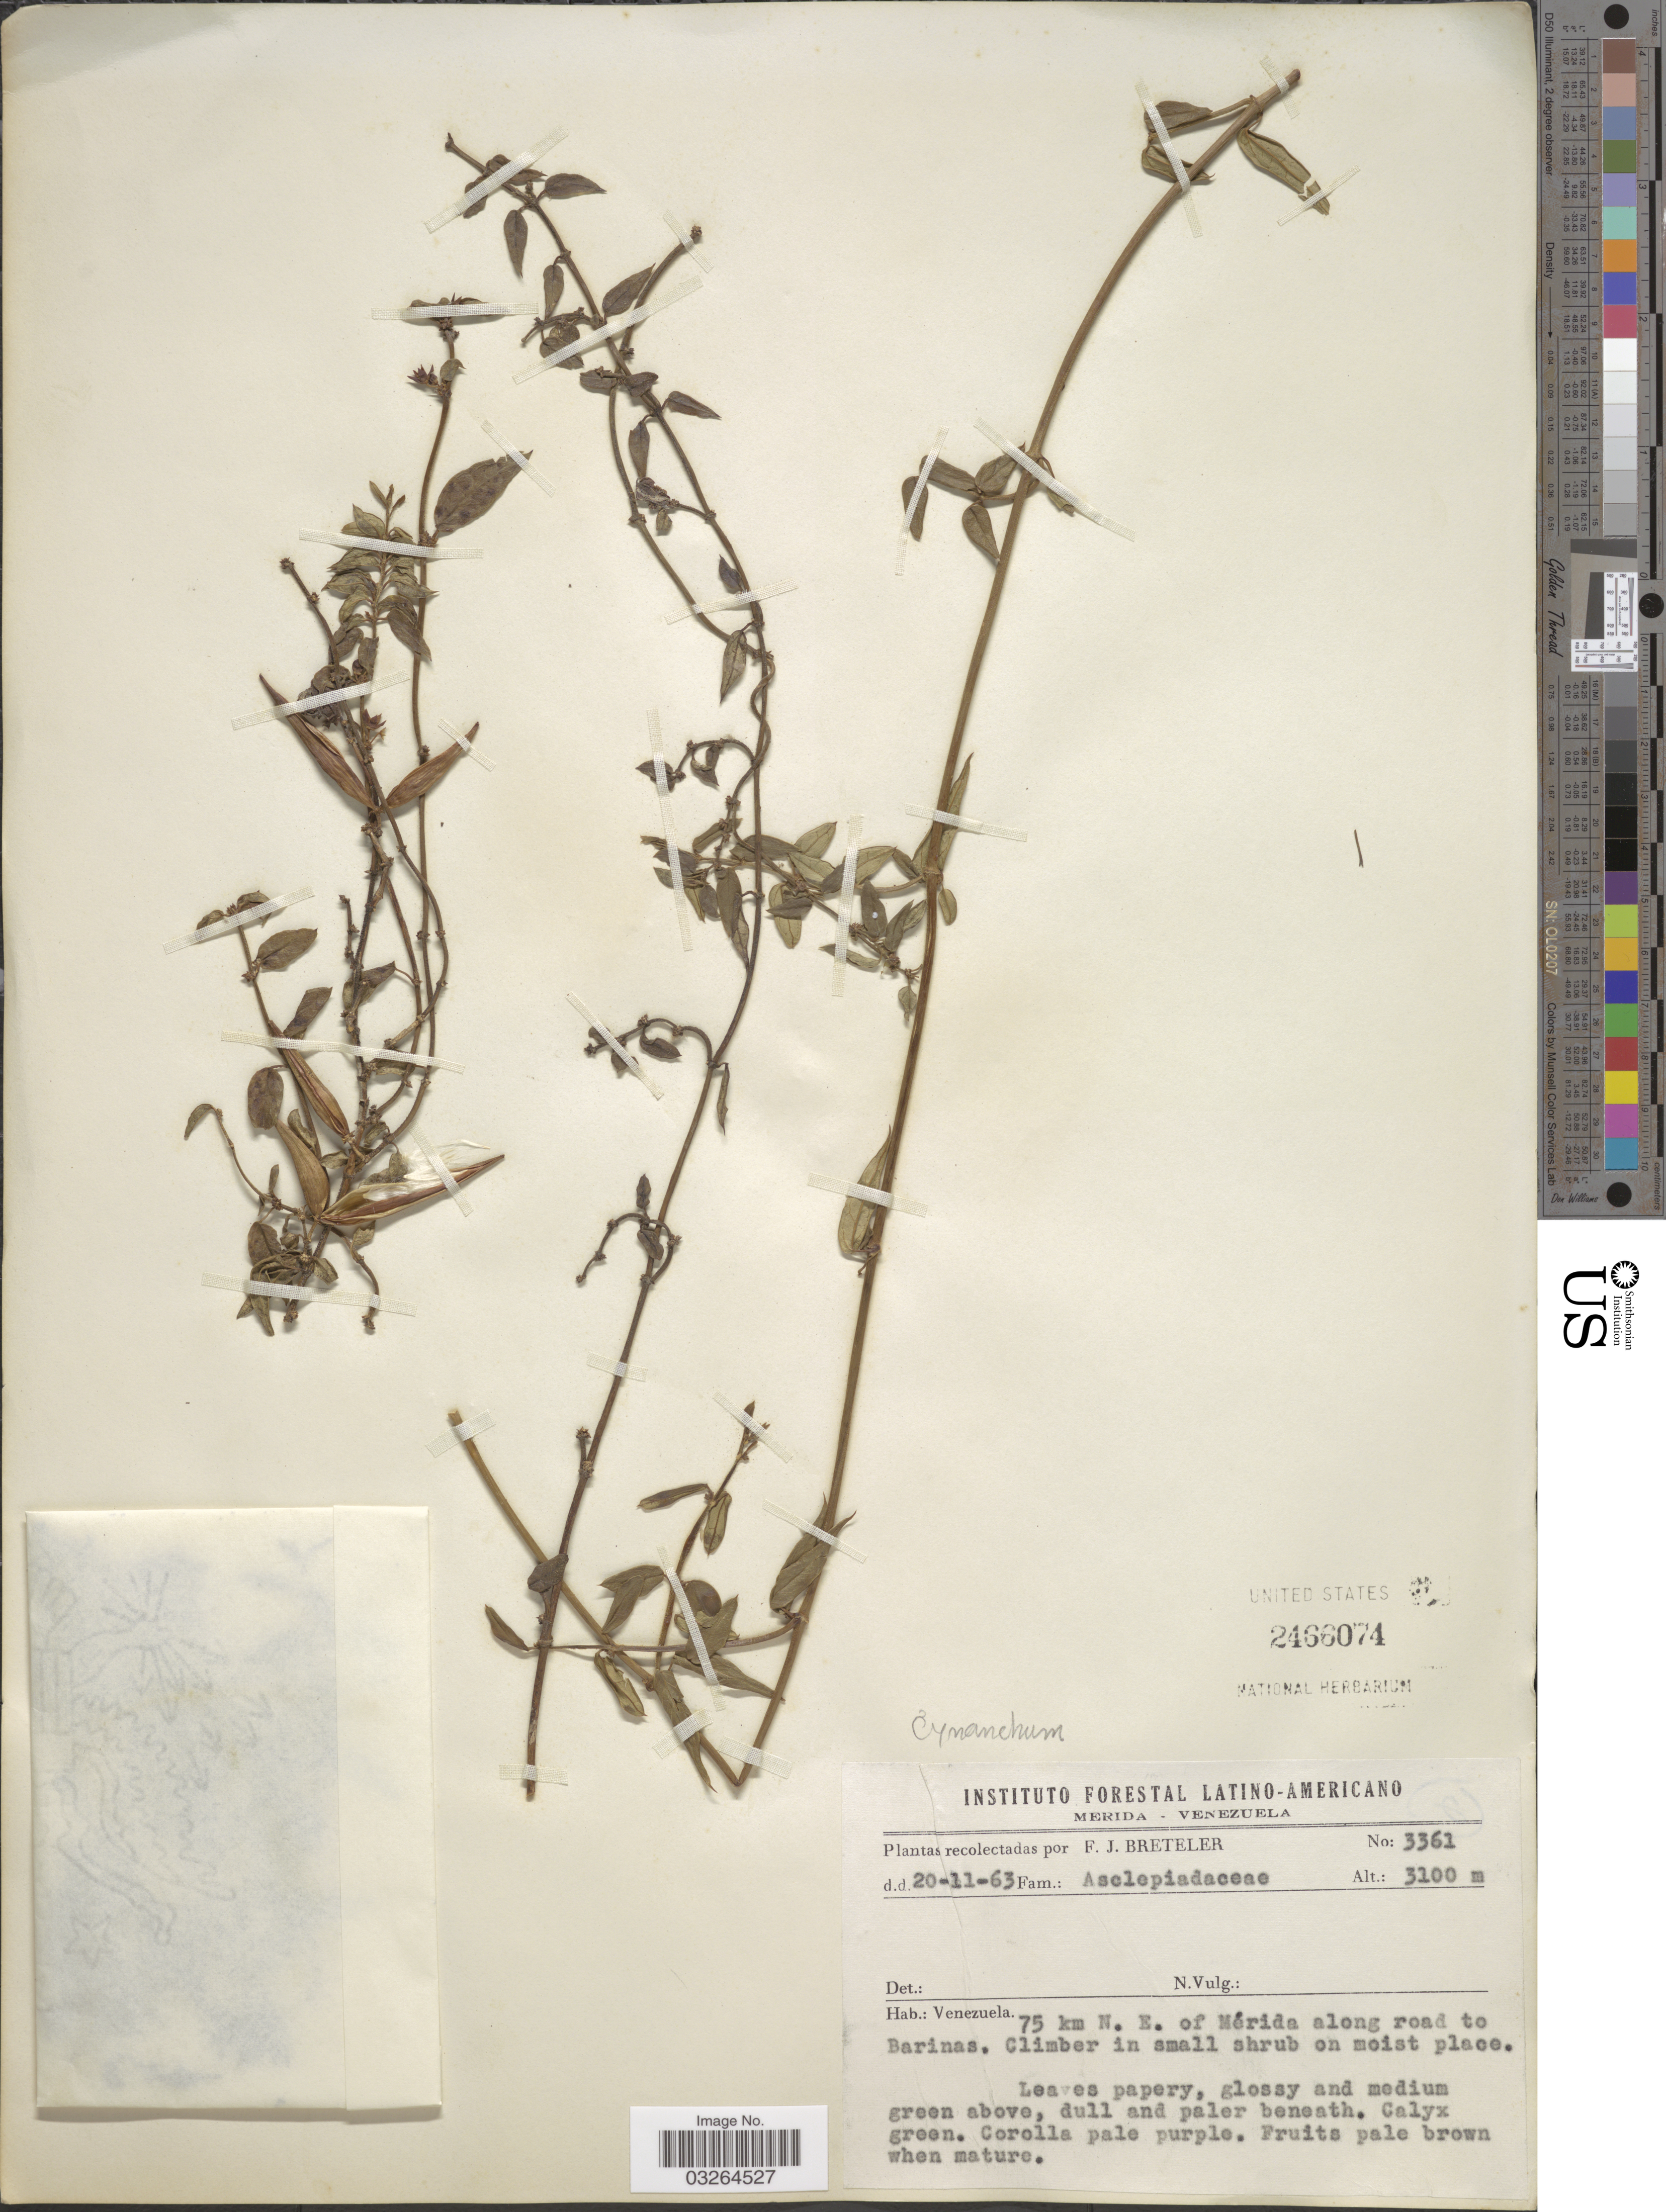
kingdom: Plantae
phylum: Tracheophyta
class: Magnoliopsida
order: Gentianales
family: Apocynaceae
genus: Scyphostelma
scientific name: Scyphostelma sp.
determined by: Liede-Schumann, Sigrid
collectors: F. J. Breteler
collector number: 3361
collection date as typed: Transcribed d/m/y: 20/11/63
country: Venezuela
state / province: Mérida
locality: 75 km N.E. of Mérida along road to Barinas. Climber in small shrub on moist place.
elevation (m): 3100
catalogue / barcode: US 2466074